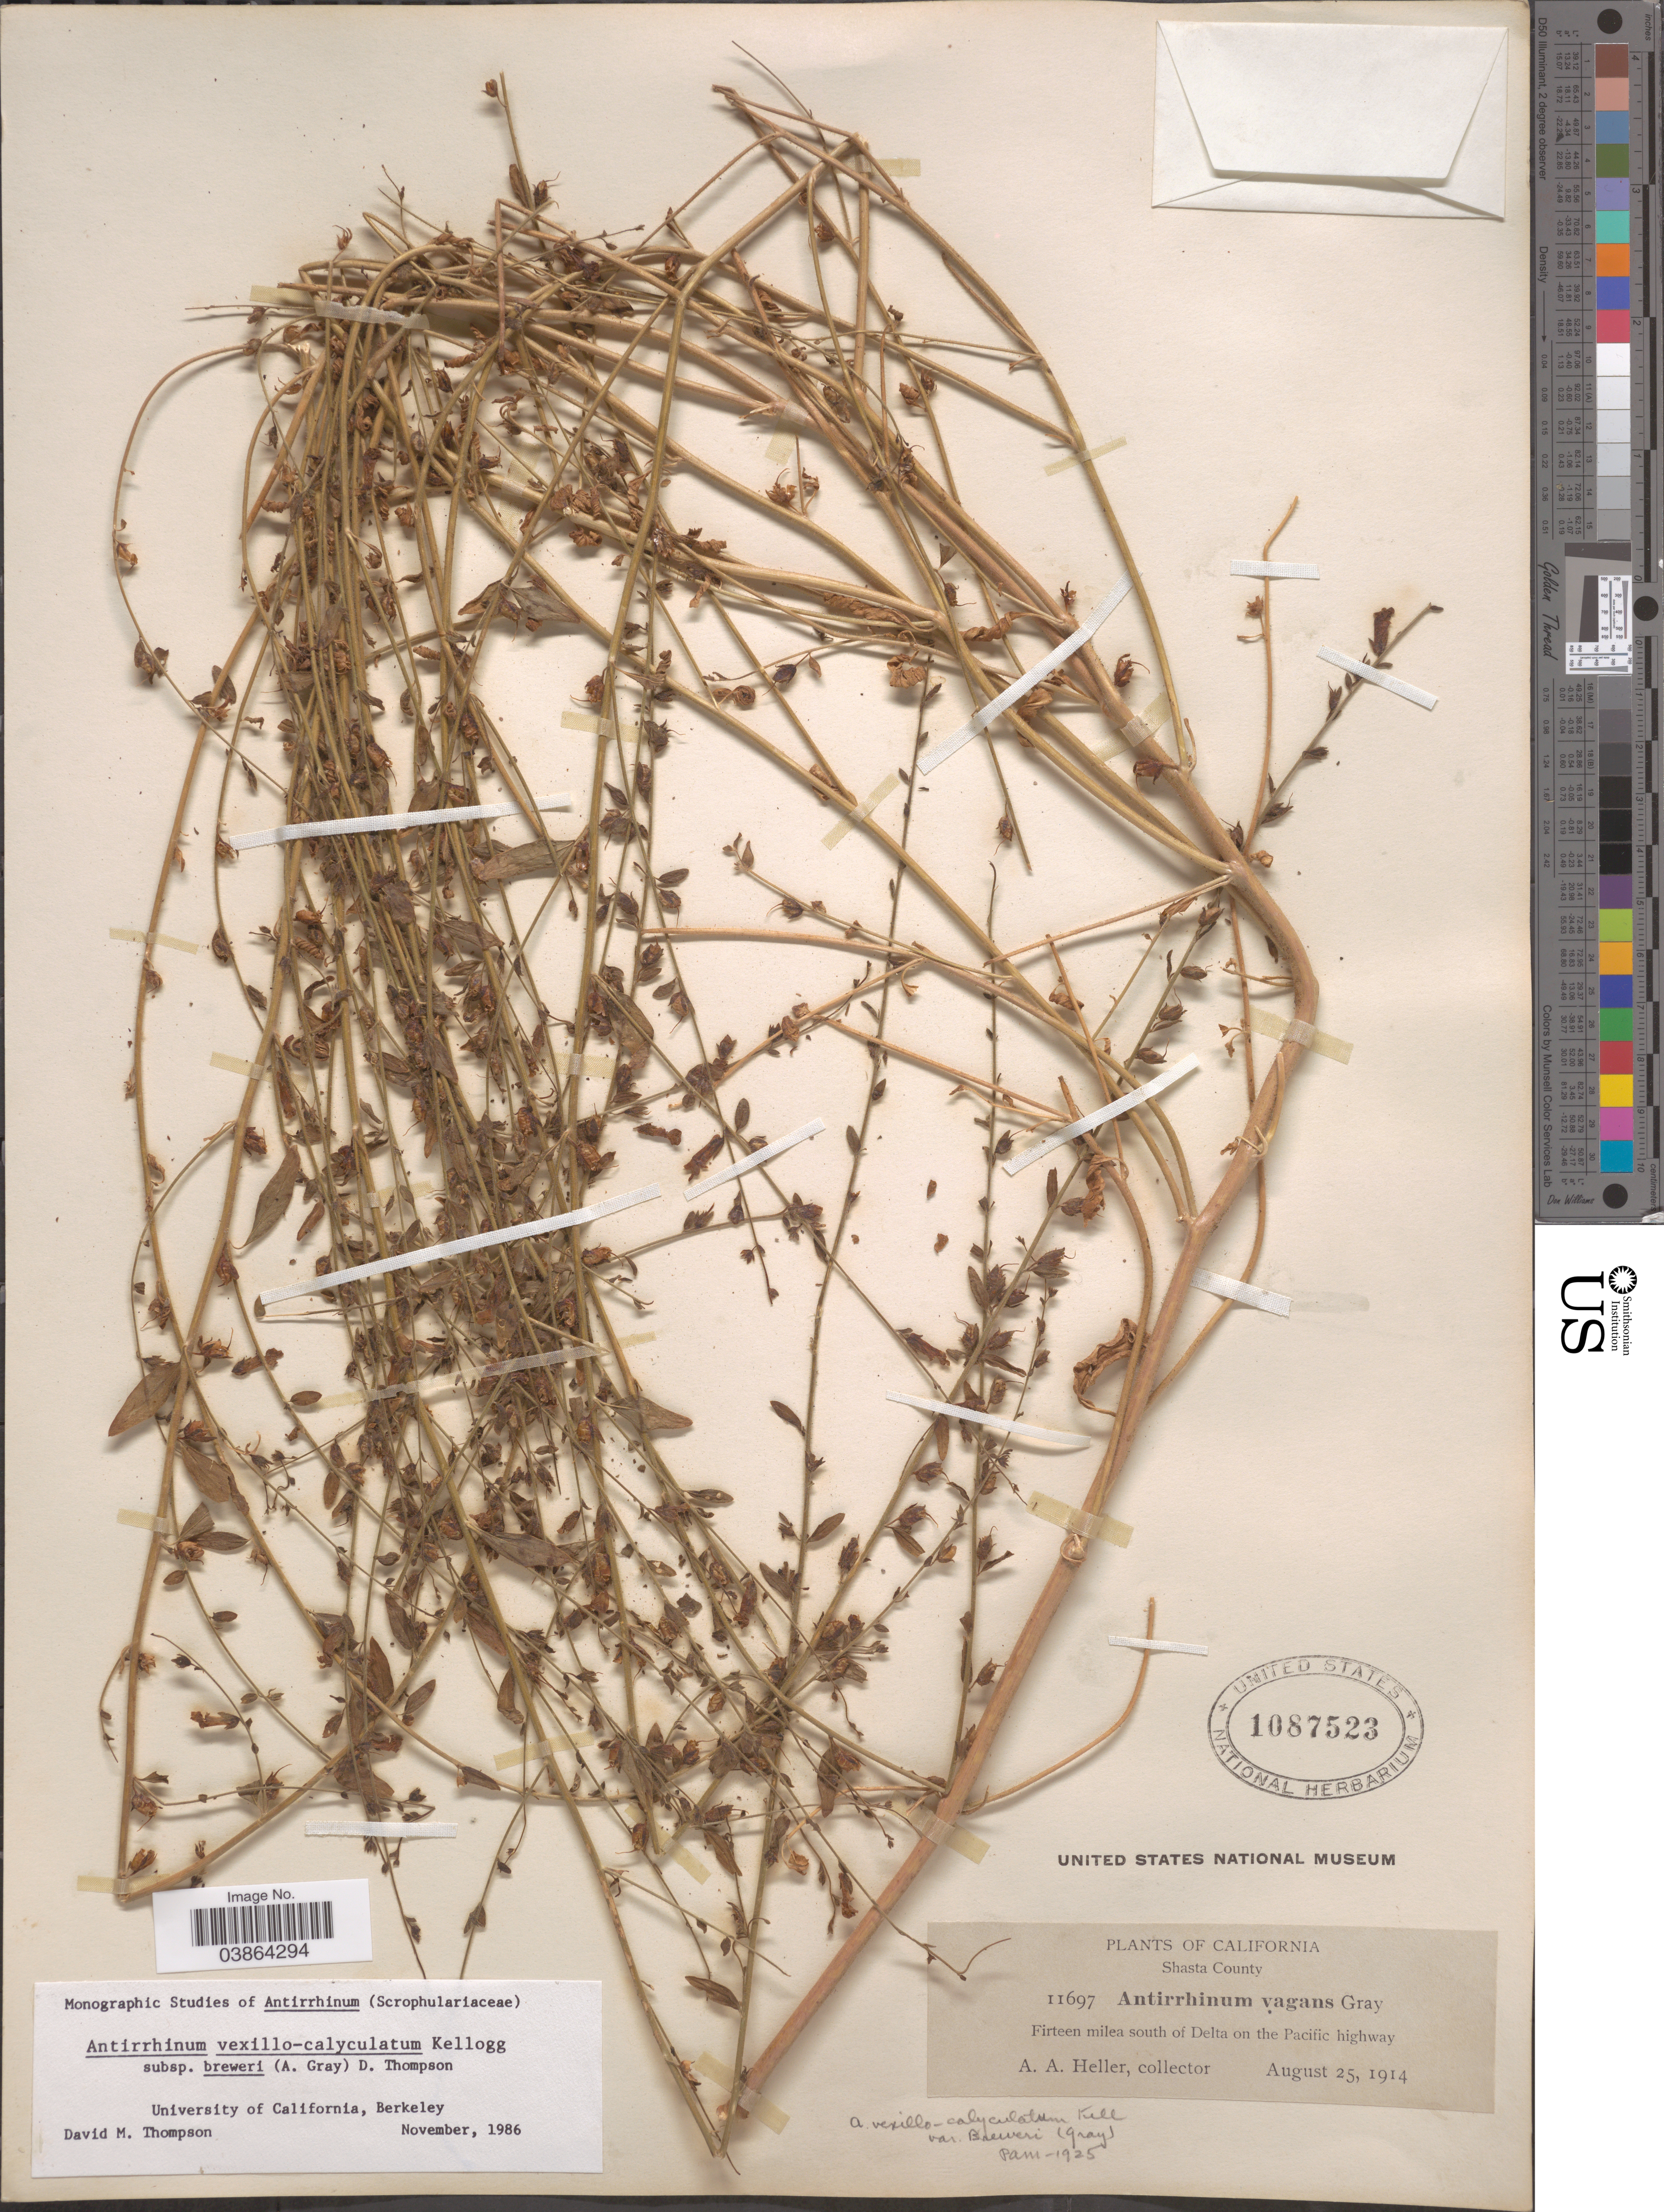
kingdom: Plantae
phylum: Tracheophyta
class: Magnoliopsida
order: Lamiales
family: Plantaginaceae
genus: Sairocarpus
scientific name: Sairocarpus vexillocalyculatus subsp. breweri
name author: (A. Gray) Barringer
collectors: A. A. Heller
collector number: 11697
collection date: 1914-08-25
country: United States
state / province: California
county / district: Shasta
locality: Shasta County. Firteen milea south of Delta on the Pacific highway.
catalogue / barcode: US 1087523